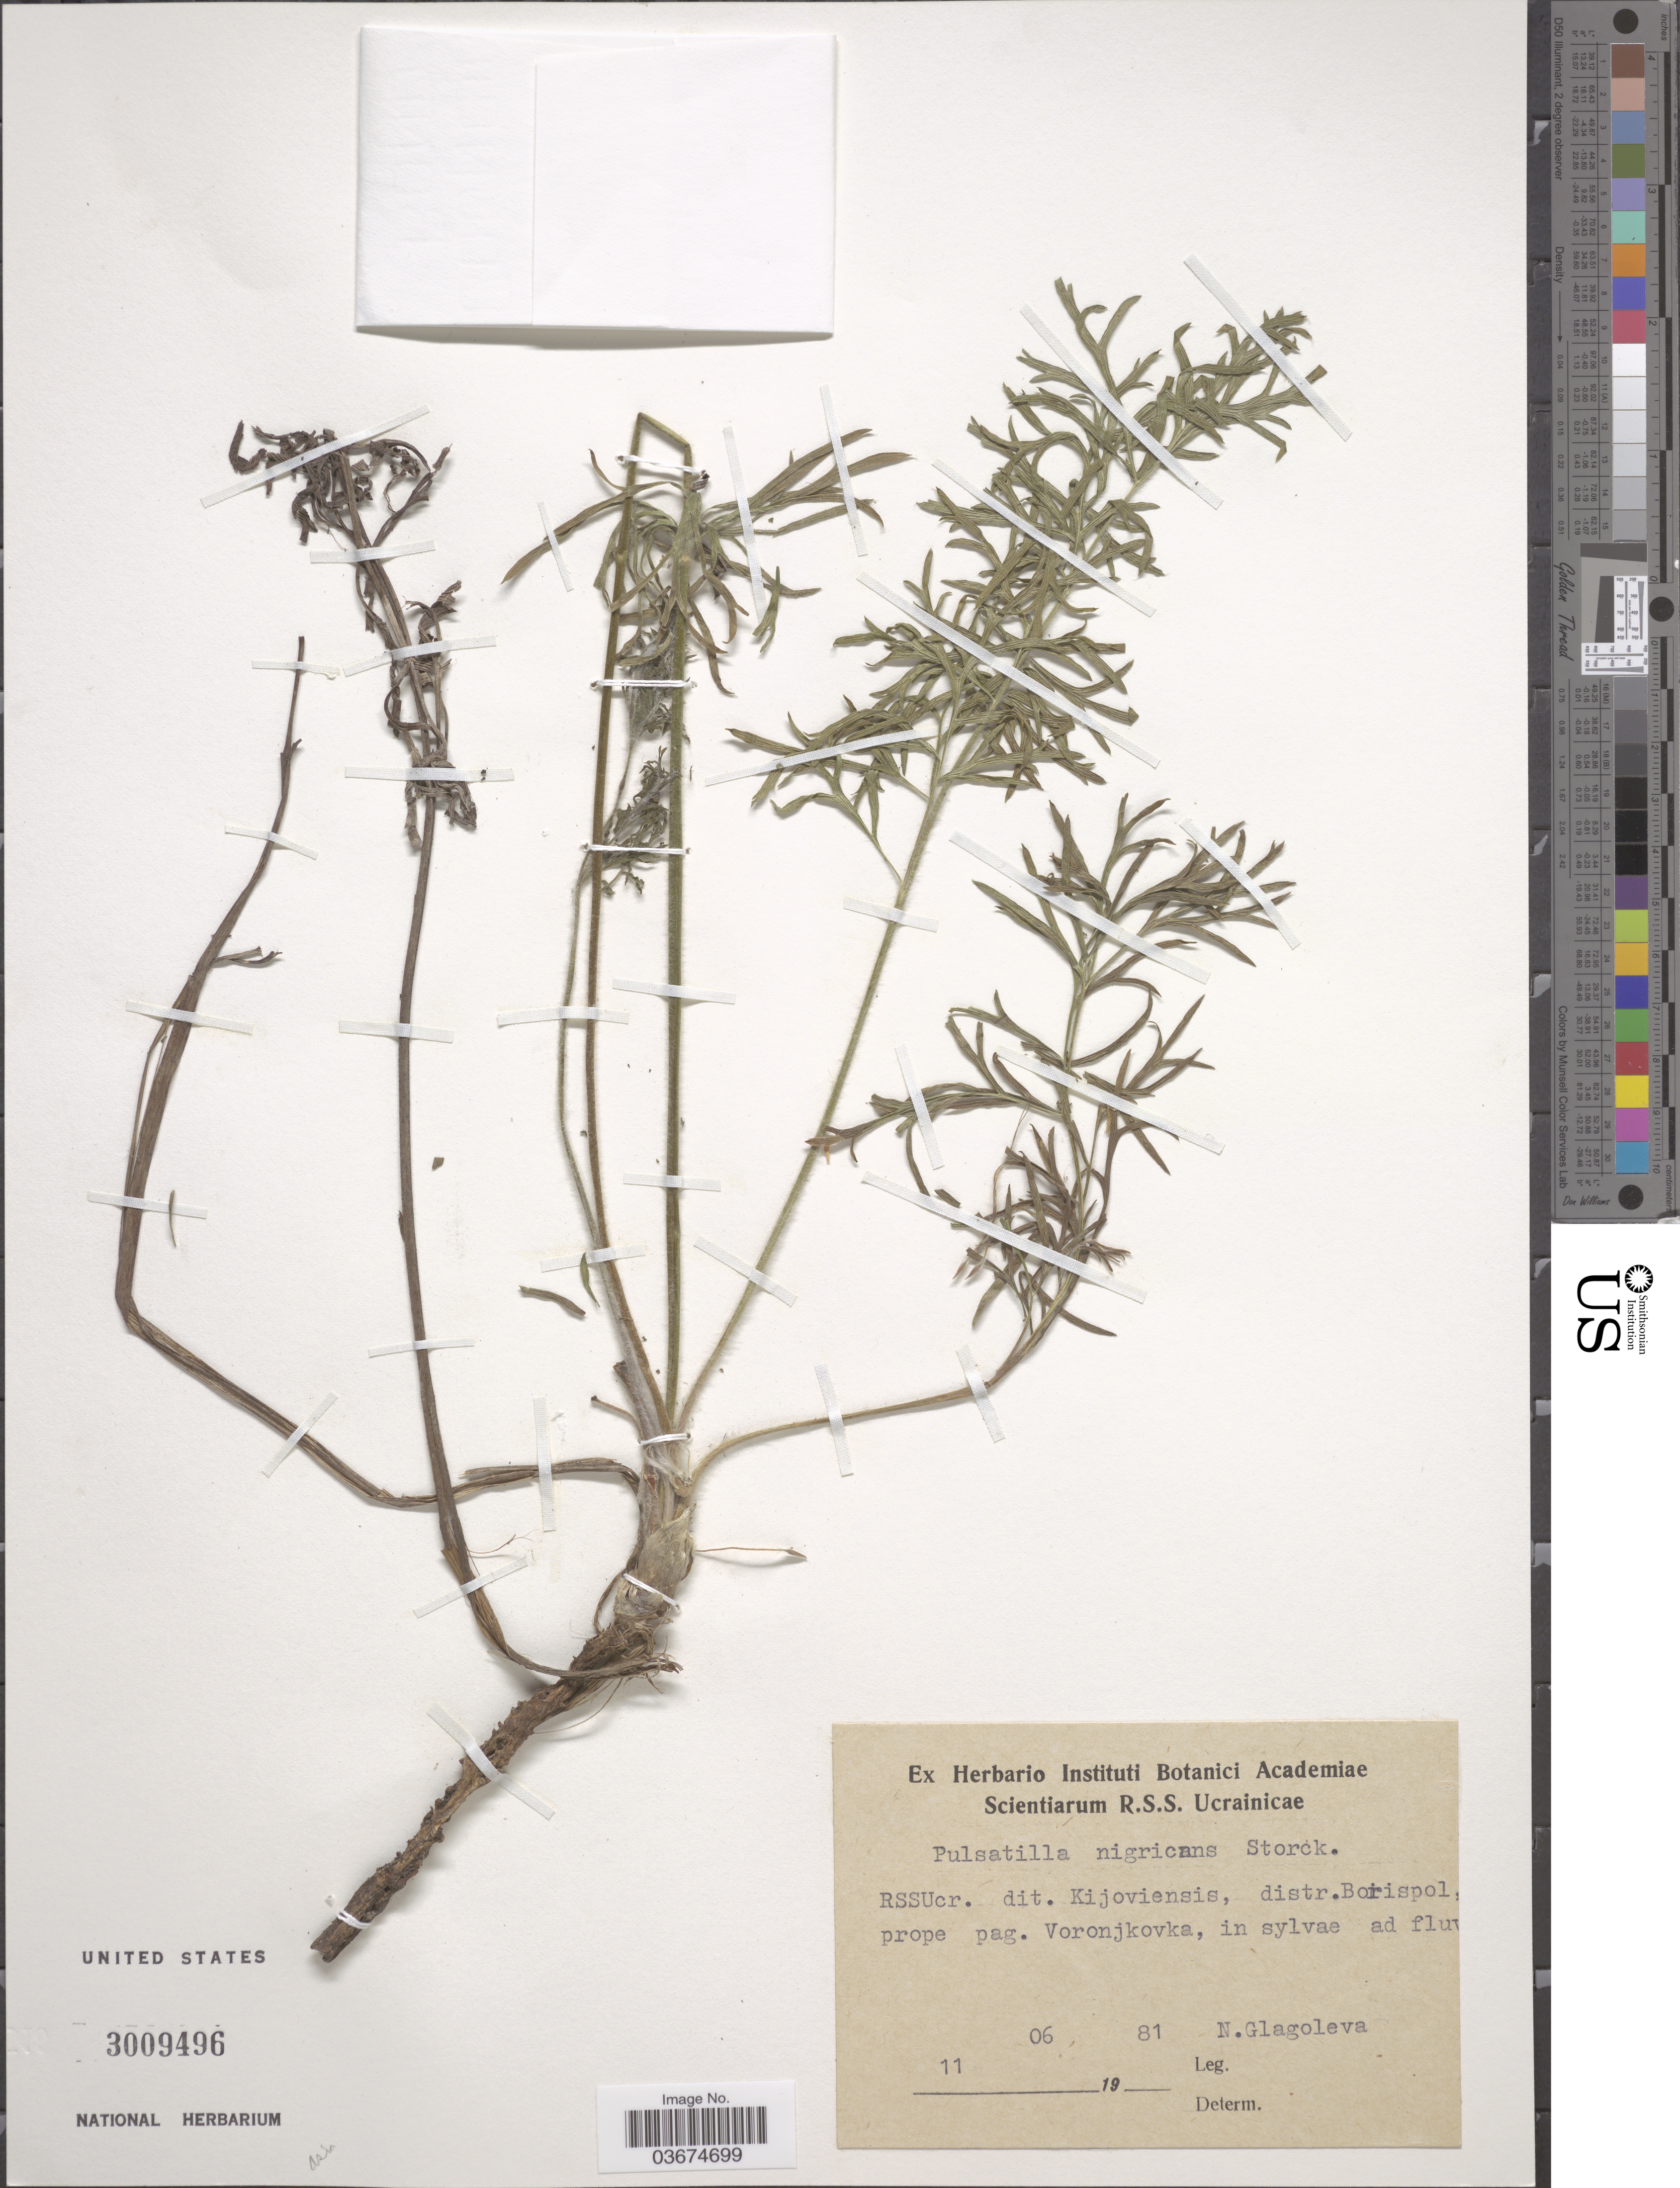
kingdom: Plantae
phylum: Tracheophyta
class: Magnoliopsida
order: Ranunculales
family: Ranunculaceae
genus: Pulsatilla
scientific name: Pulsatilla nigricans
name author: Storck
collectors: N. Glagoleva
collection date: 1981-06-11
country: Ukraine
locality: RSSUcr. dit. Kijoviensis, distr. Borispol prope pag. Voronjkovka, in sylvae ad fluv.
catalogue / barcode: US 3009496